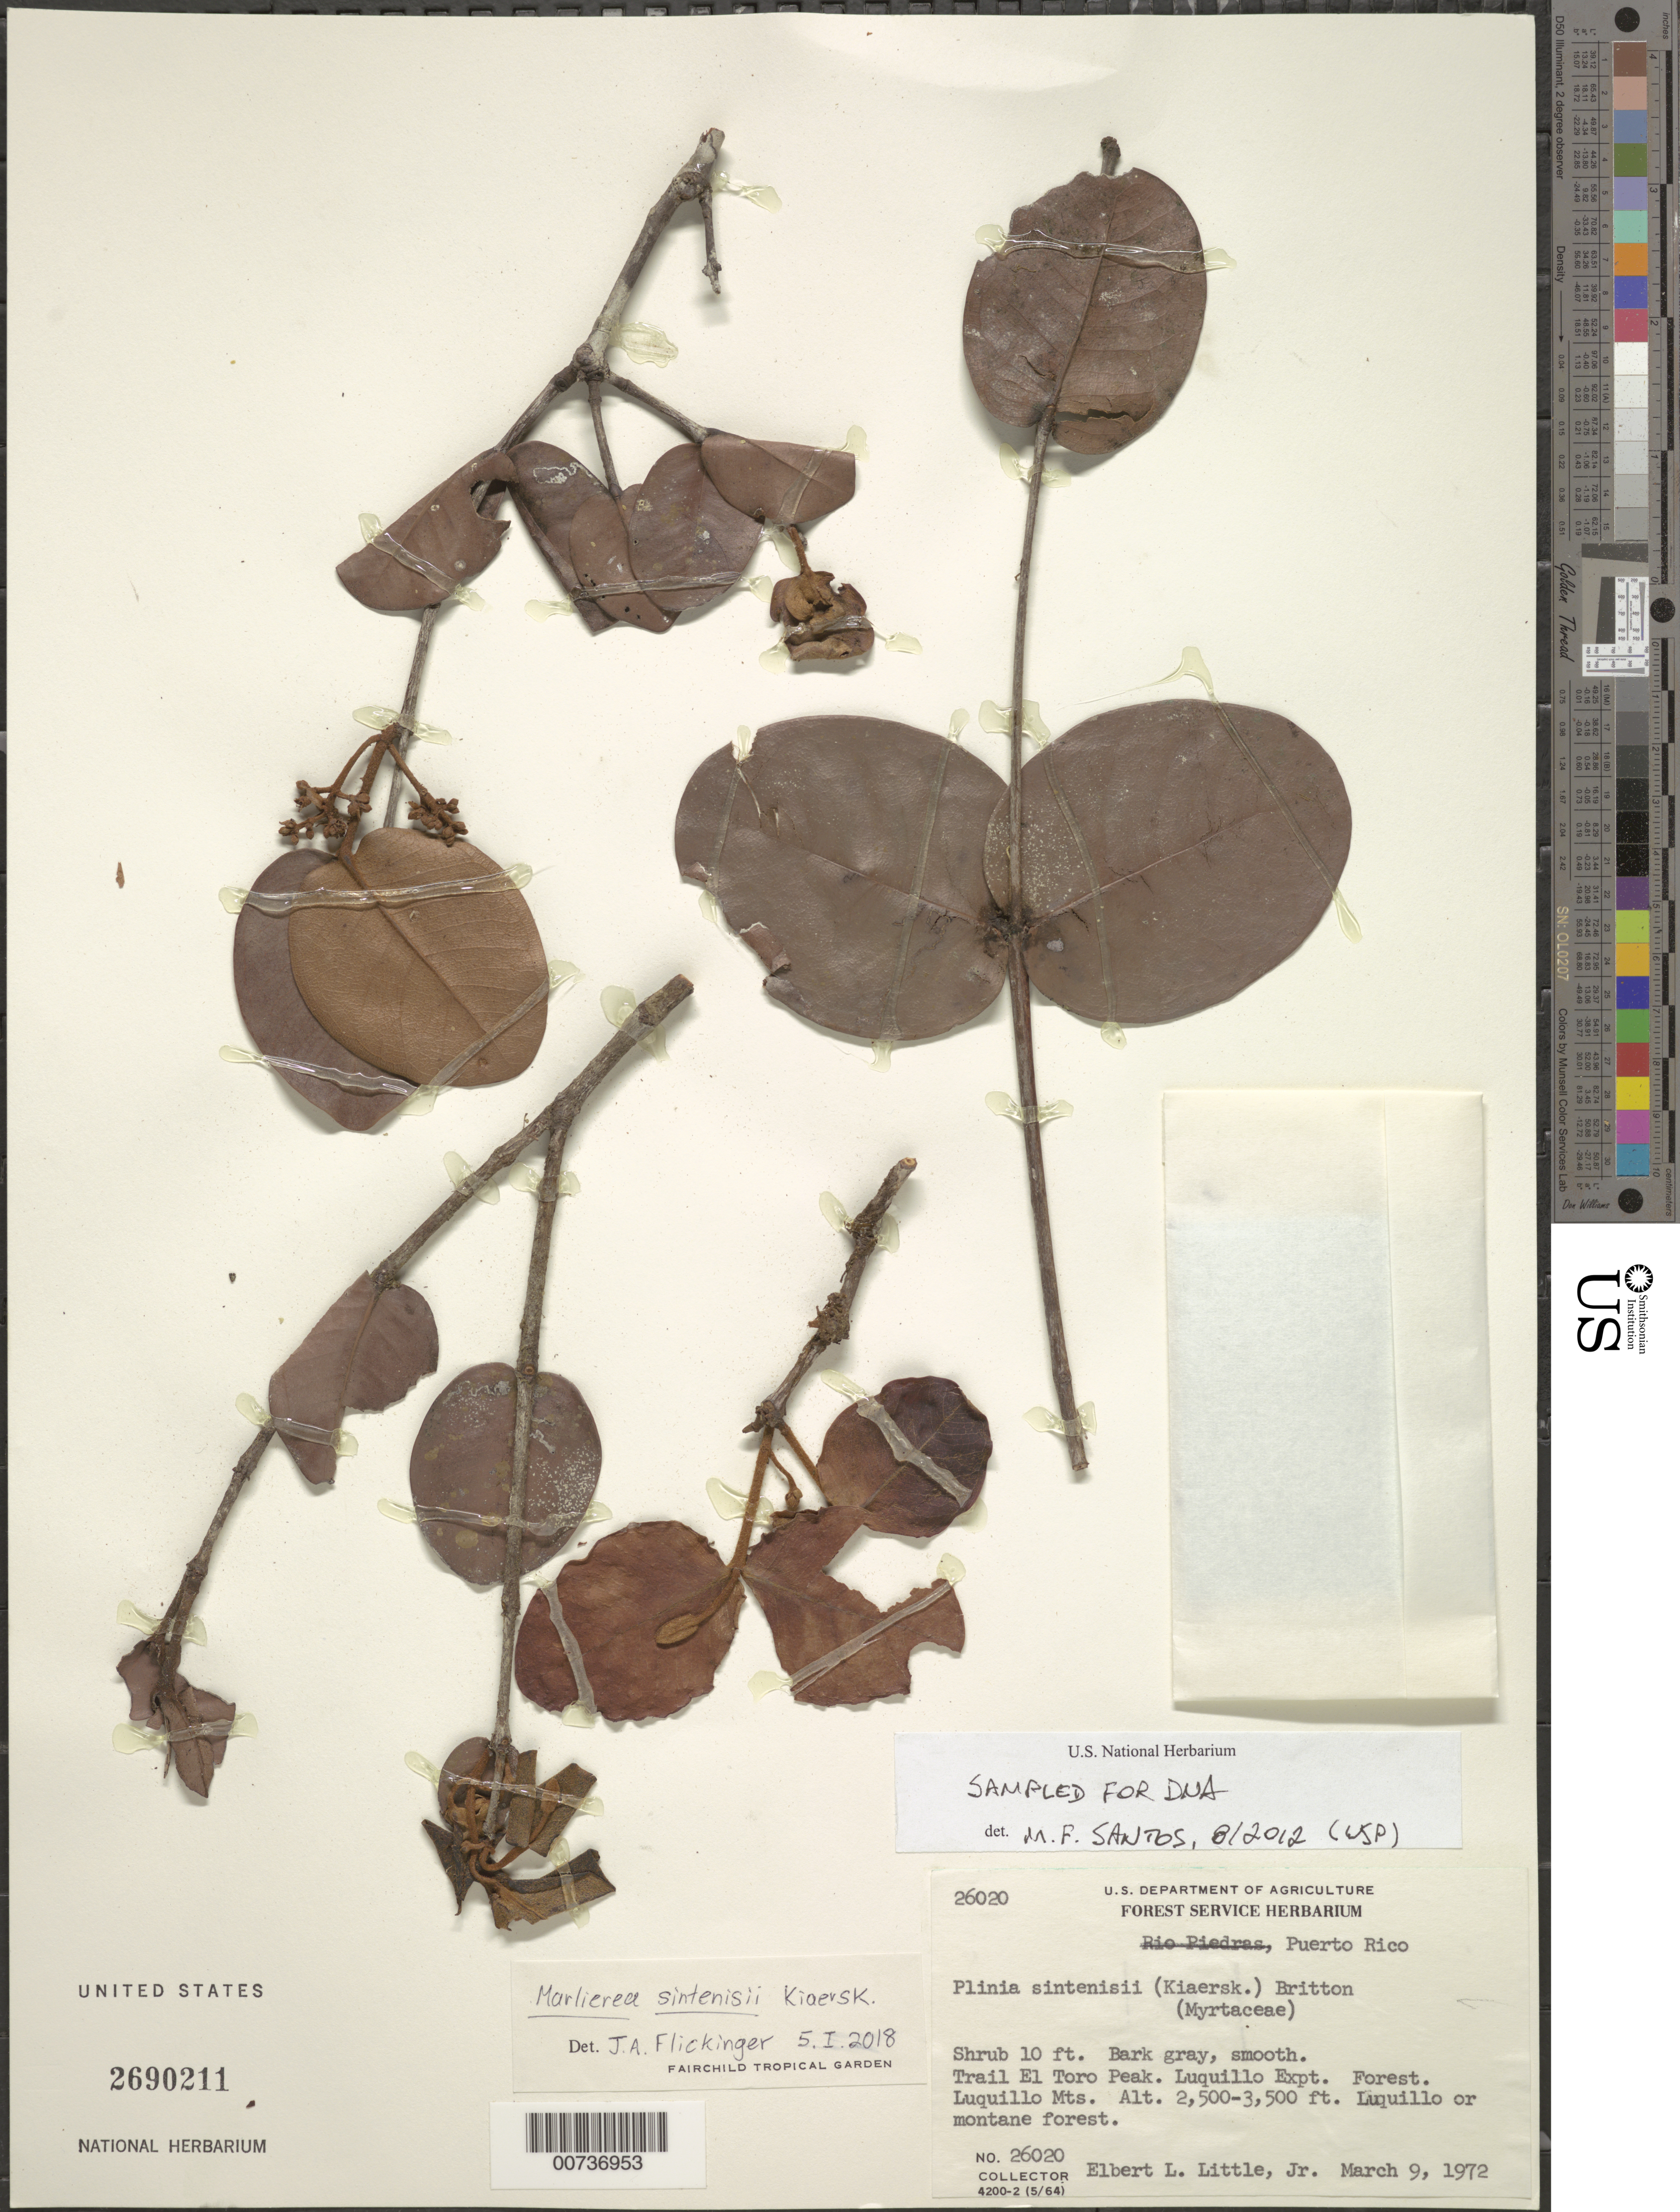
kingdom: Plantae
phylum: Tracheophyta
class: Magnoliopsida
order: Myrtales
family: Myrtaceae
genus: Myrcia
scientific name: Myrcia sintenisiana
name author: M.F. Santos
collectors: E. L. Little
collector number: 26020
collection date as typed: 09 Mar 1972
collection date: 1972-03-09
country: Puerto Rico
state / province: Luquillo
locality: Luquillo Mountains, Luquillo Experimental Forest, Trail El Toro Peak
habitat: Montane forest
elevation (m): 762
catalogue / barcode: US 2690211